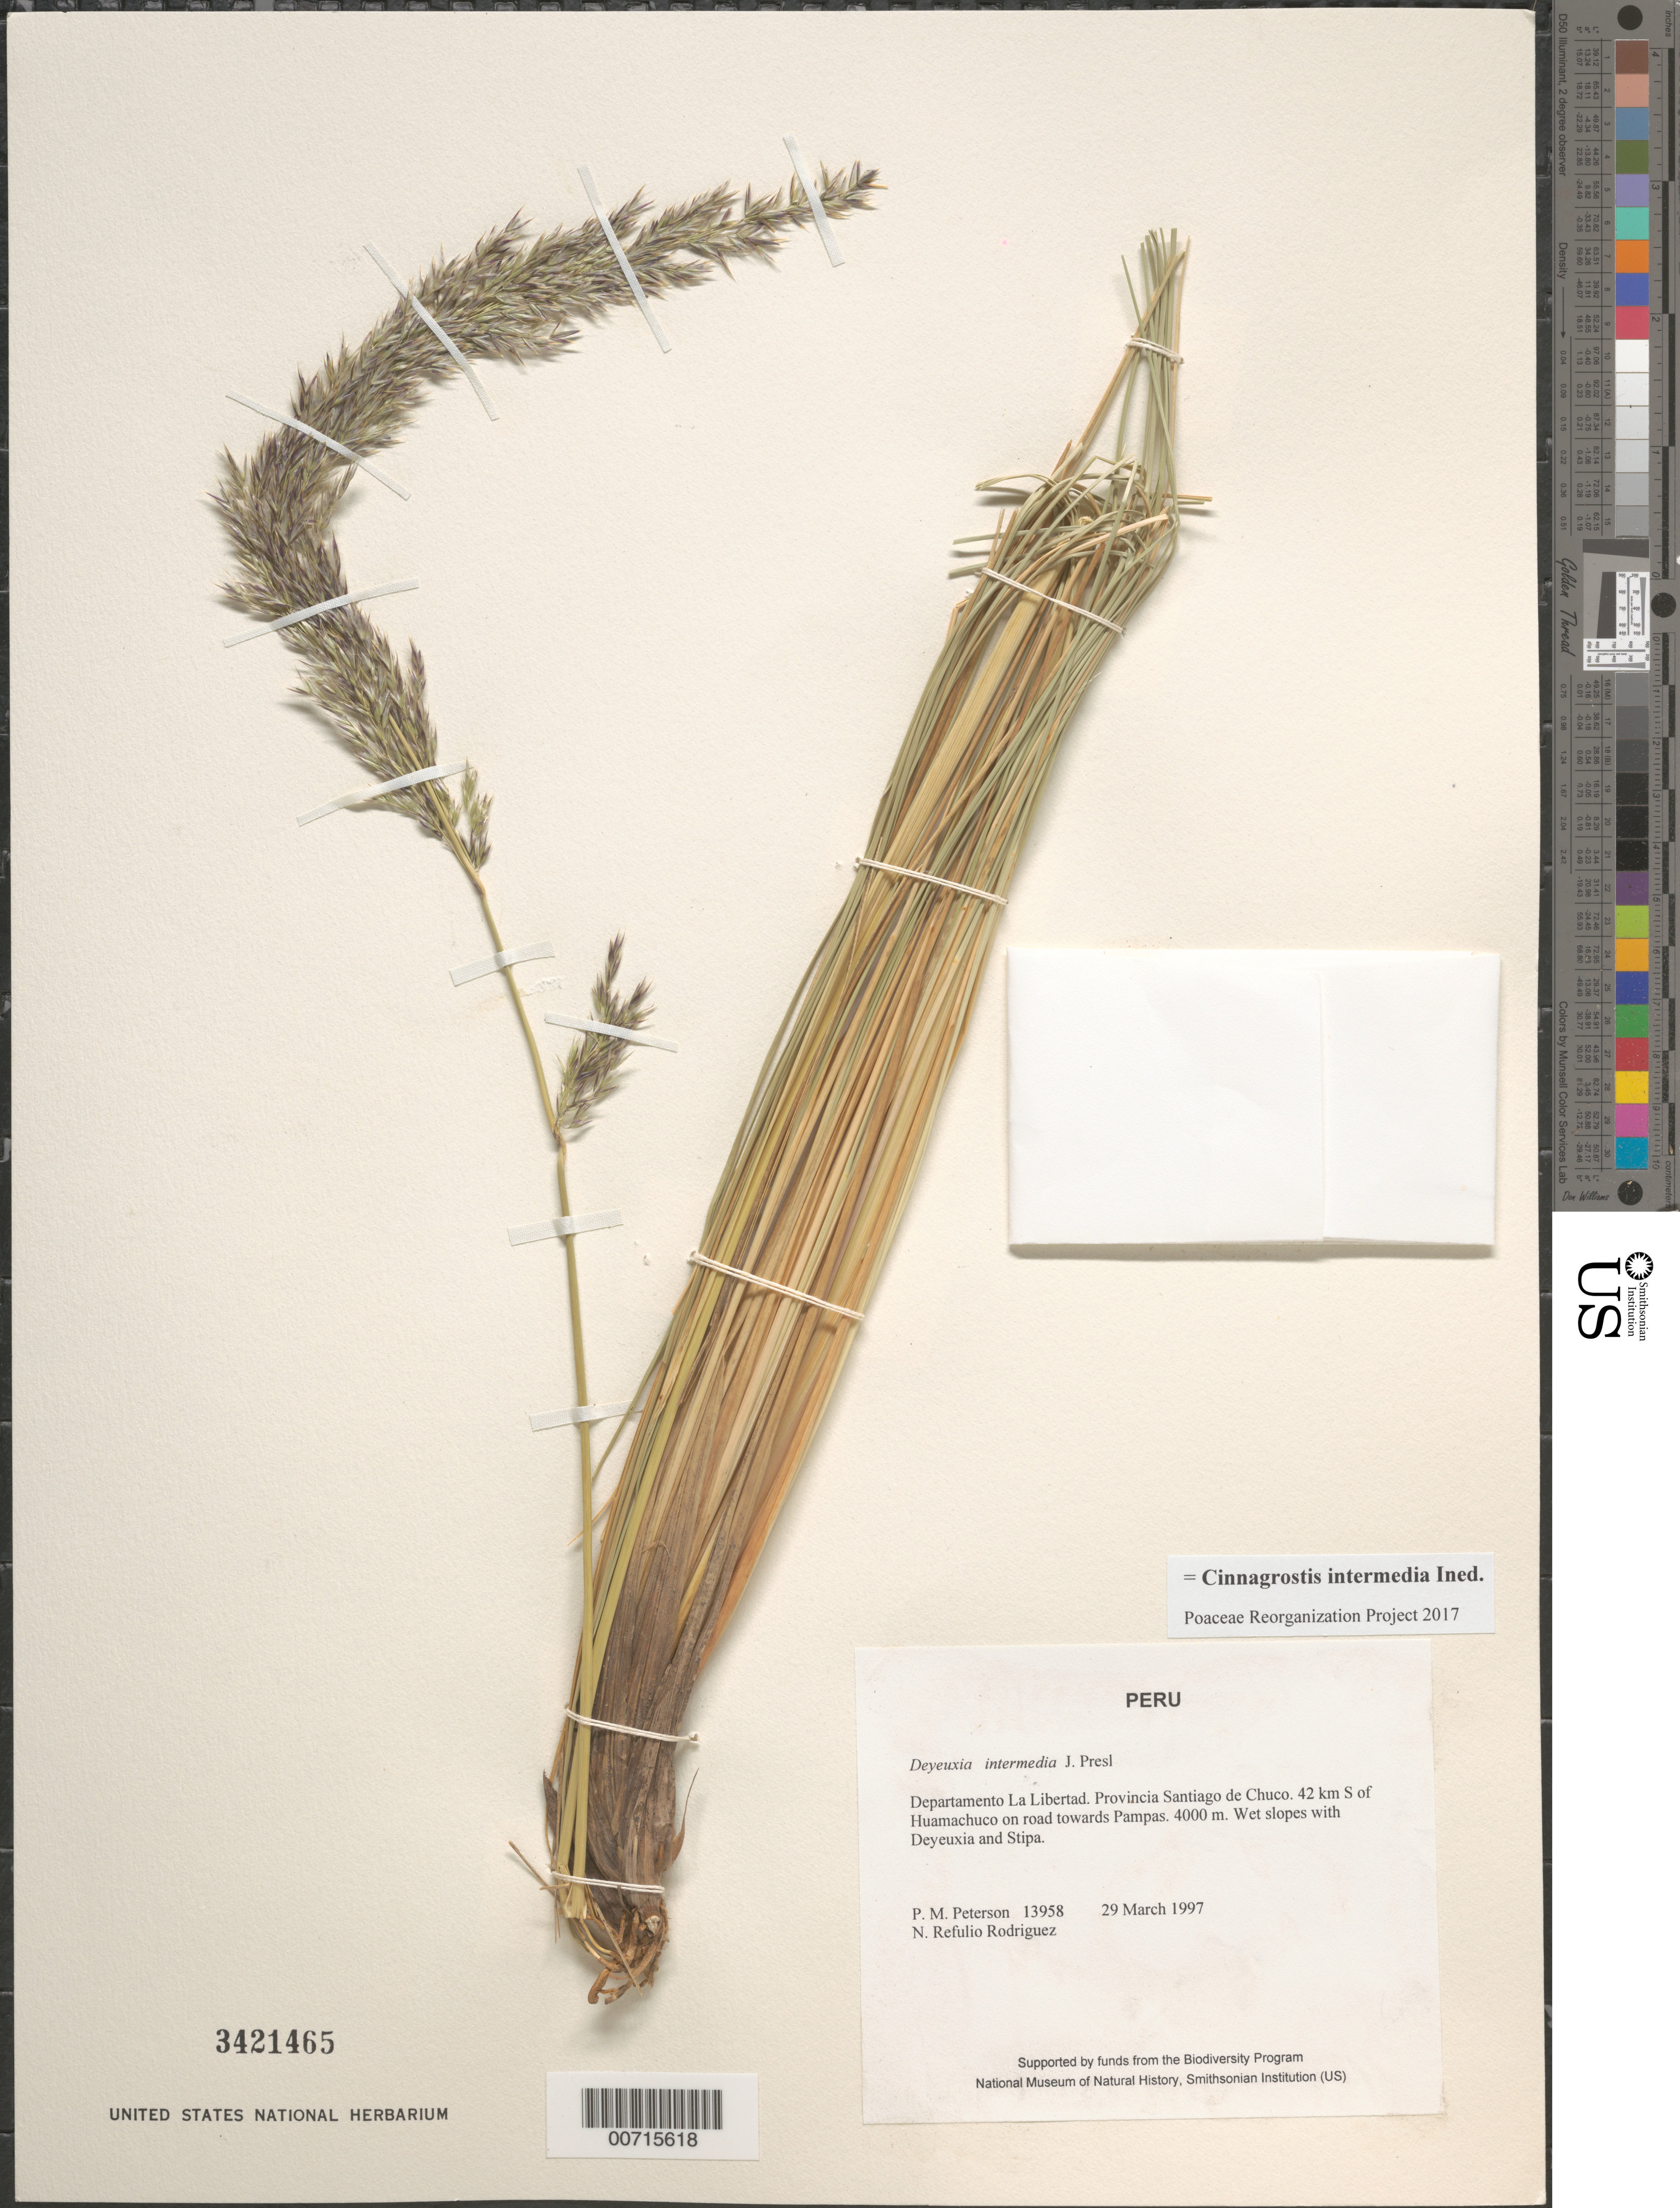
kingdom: Plantae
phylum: Tracheophyta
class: Liliopsida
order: Poales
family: Poaceae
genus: Cinnagrostis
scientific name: Cinnagrostis intermedia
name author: (J. Presl) P.M. Peterson et al.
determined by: Poaceae Reorganization Project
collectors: P. M. Peterson & N. Refulio-Rodríguez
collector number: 13958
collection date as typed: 29 Mar 1997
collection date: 1997-03-29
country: Peru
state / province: La Libertad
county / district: Santiago de Chuco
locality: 42 km S of Huamachuco on road towards Pampas.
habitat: Wet slopes with Deyeuxia and Stipa.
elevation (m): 4000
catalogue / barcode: US 3421465